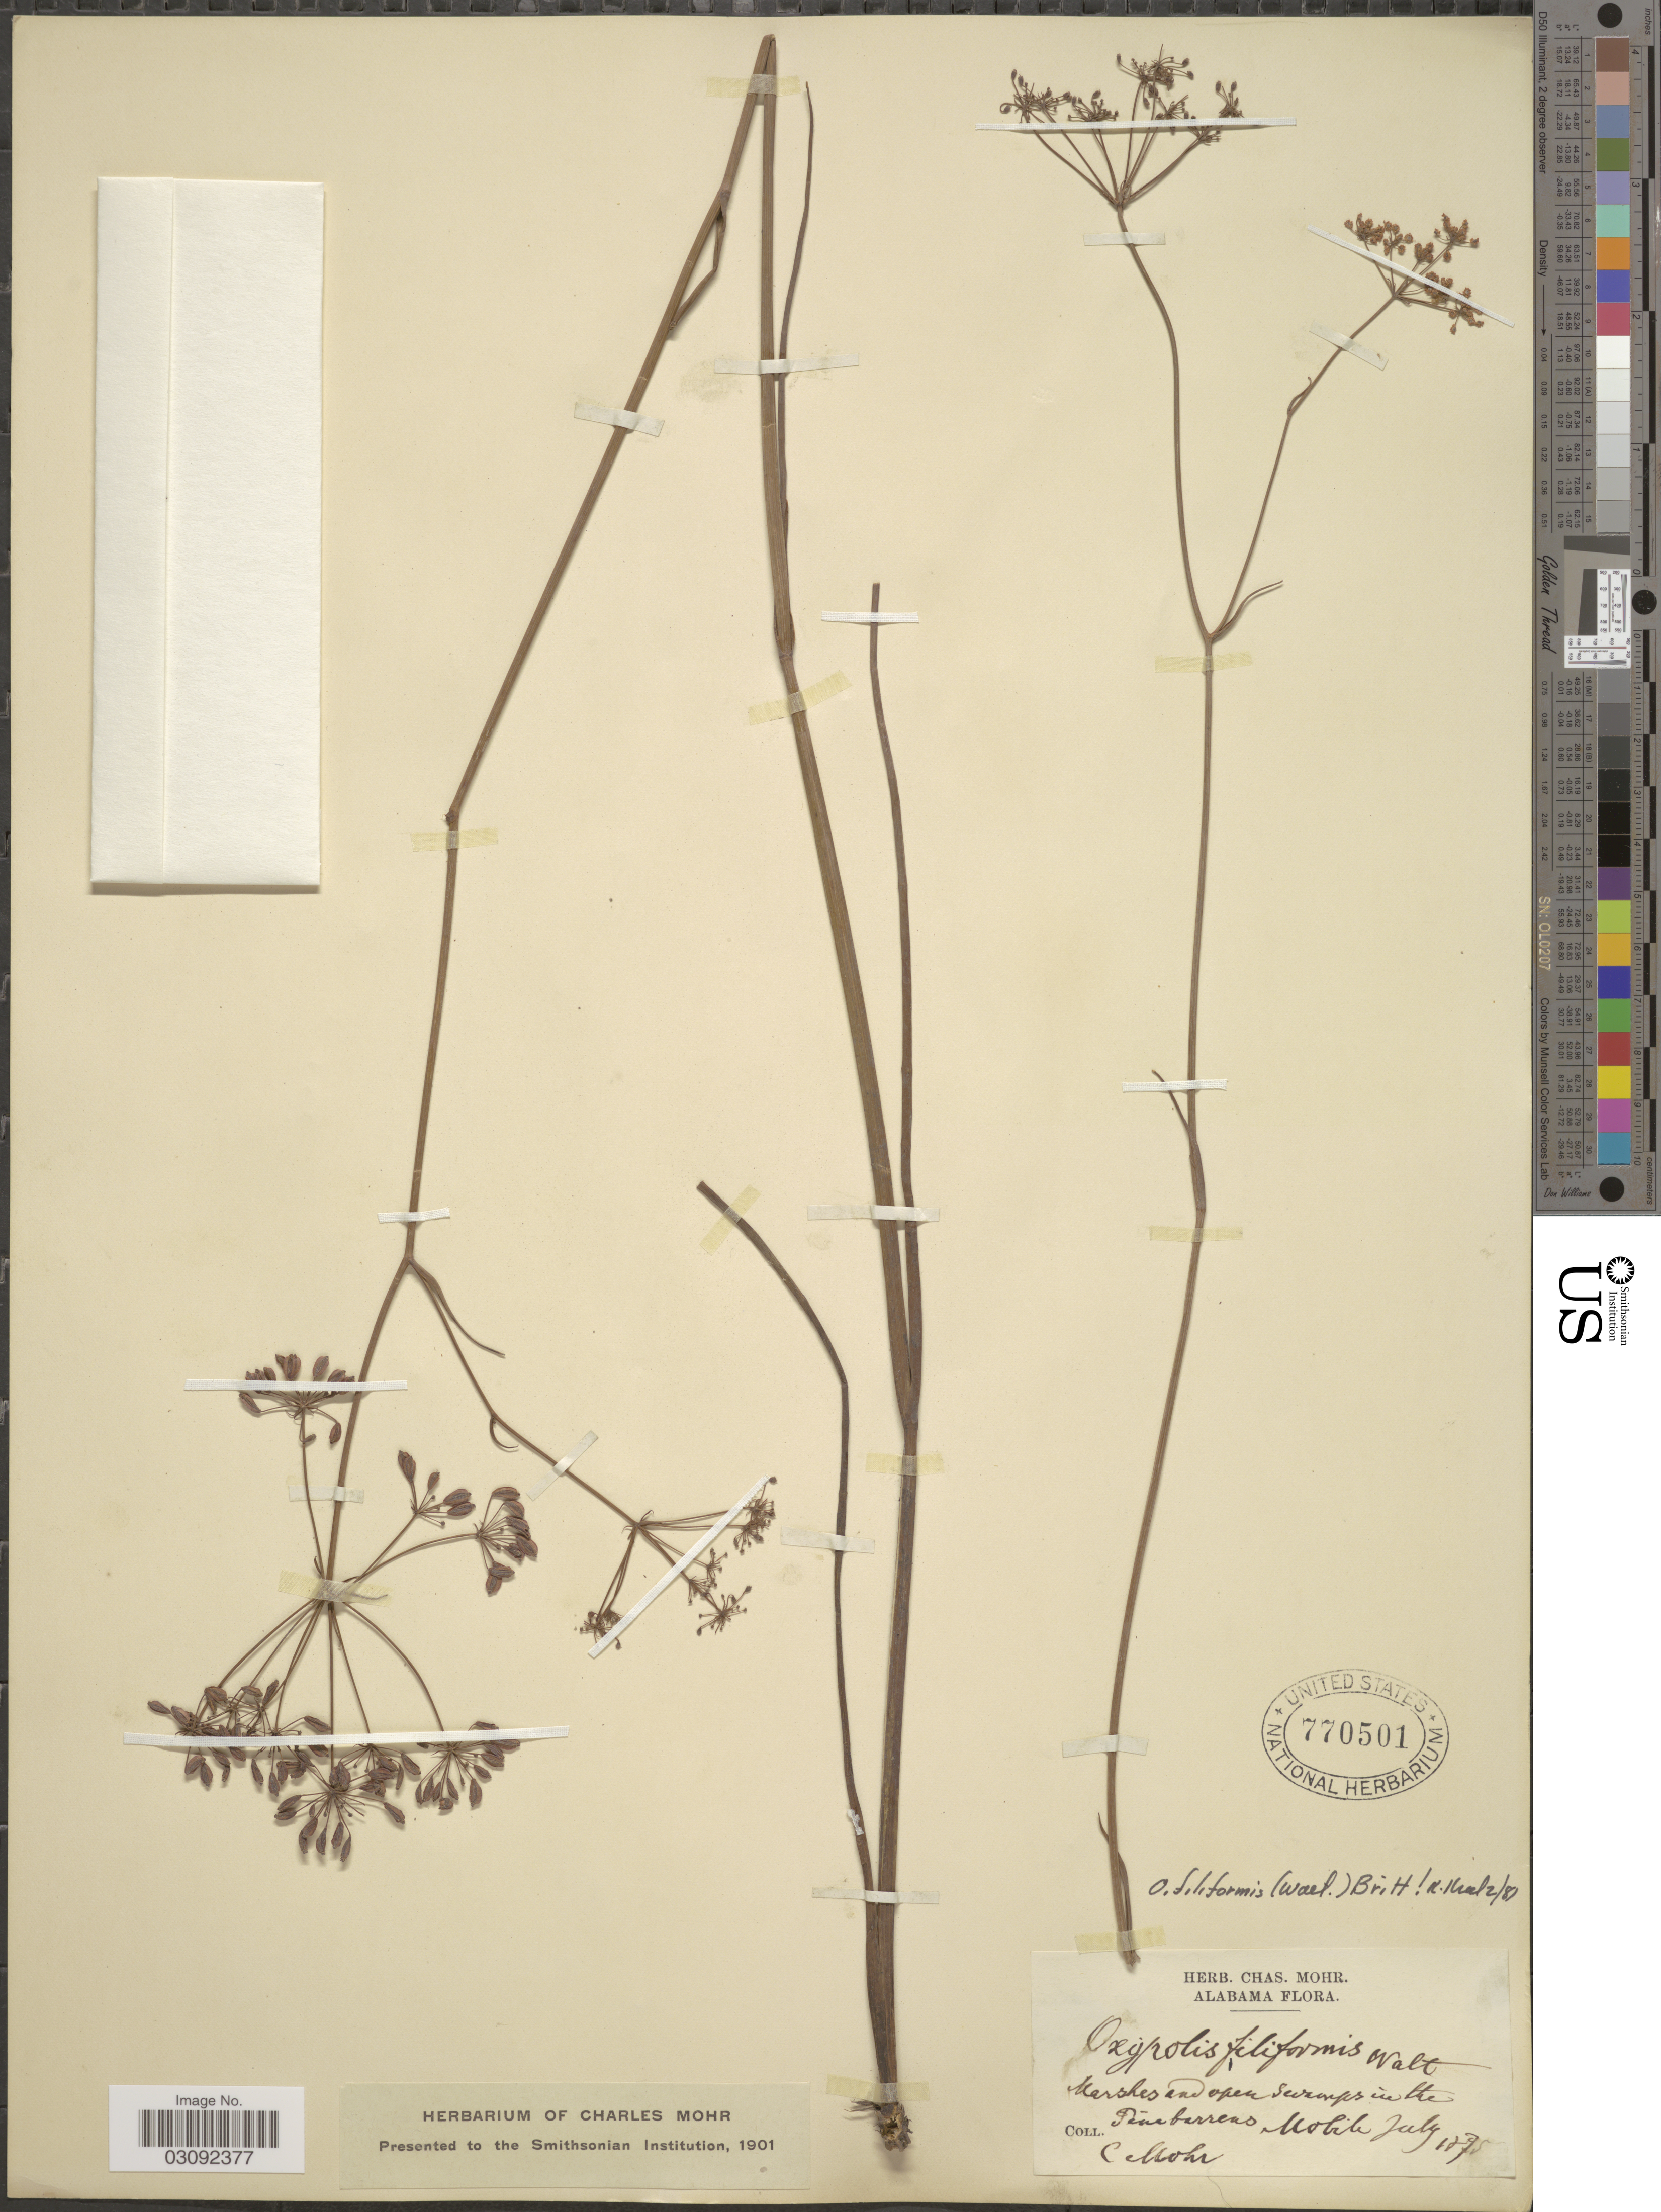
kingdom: Plantae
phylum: Tracheophyta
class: Magnoliopsida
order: Apiales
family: Apiaceae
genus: Oxypolis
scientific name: Oxypolis filiformis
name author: (Walter) Britton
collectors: Mohr, C. T. (herbarium)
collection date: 1875-07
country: United States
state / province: Alabama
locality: Mobile.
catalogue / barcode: US 770501